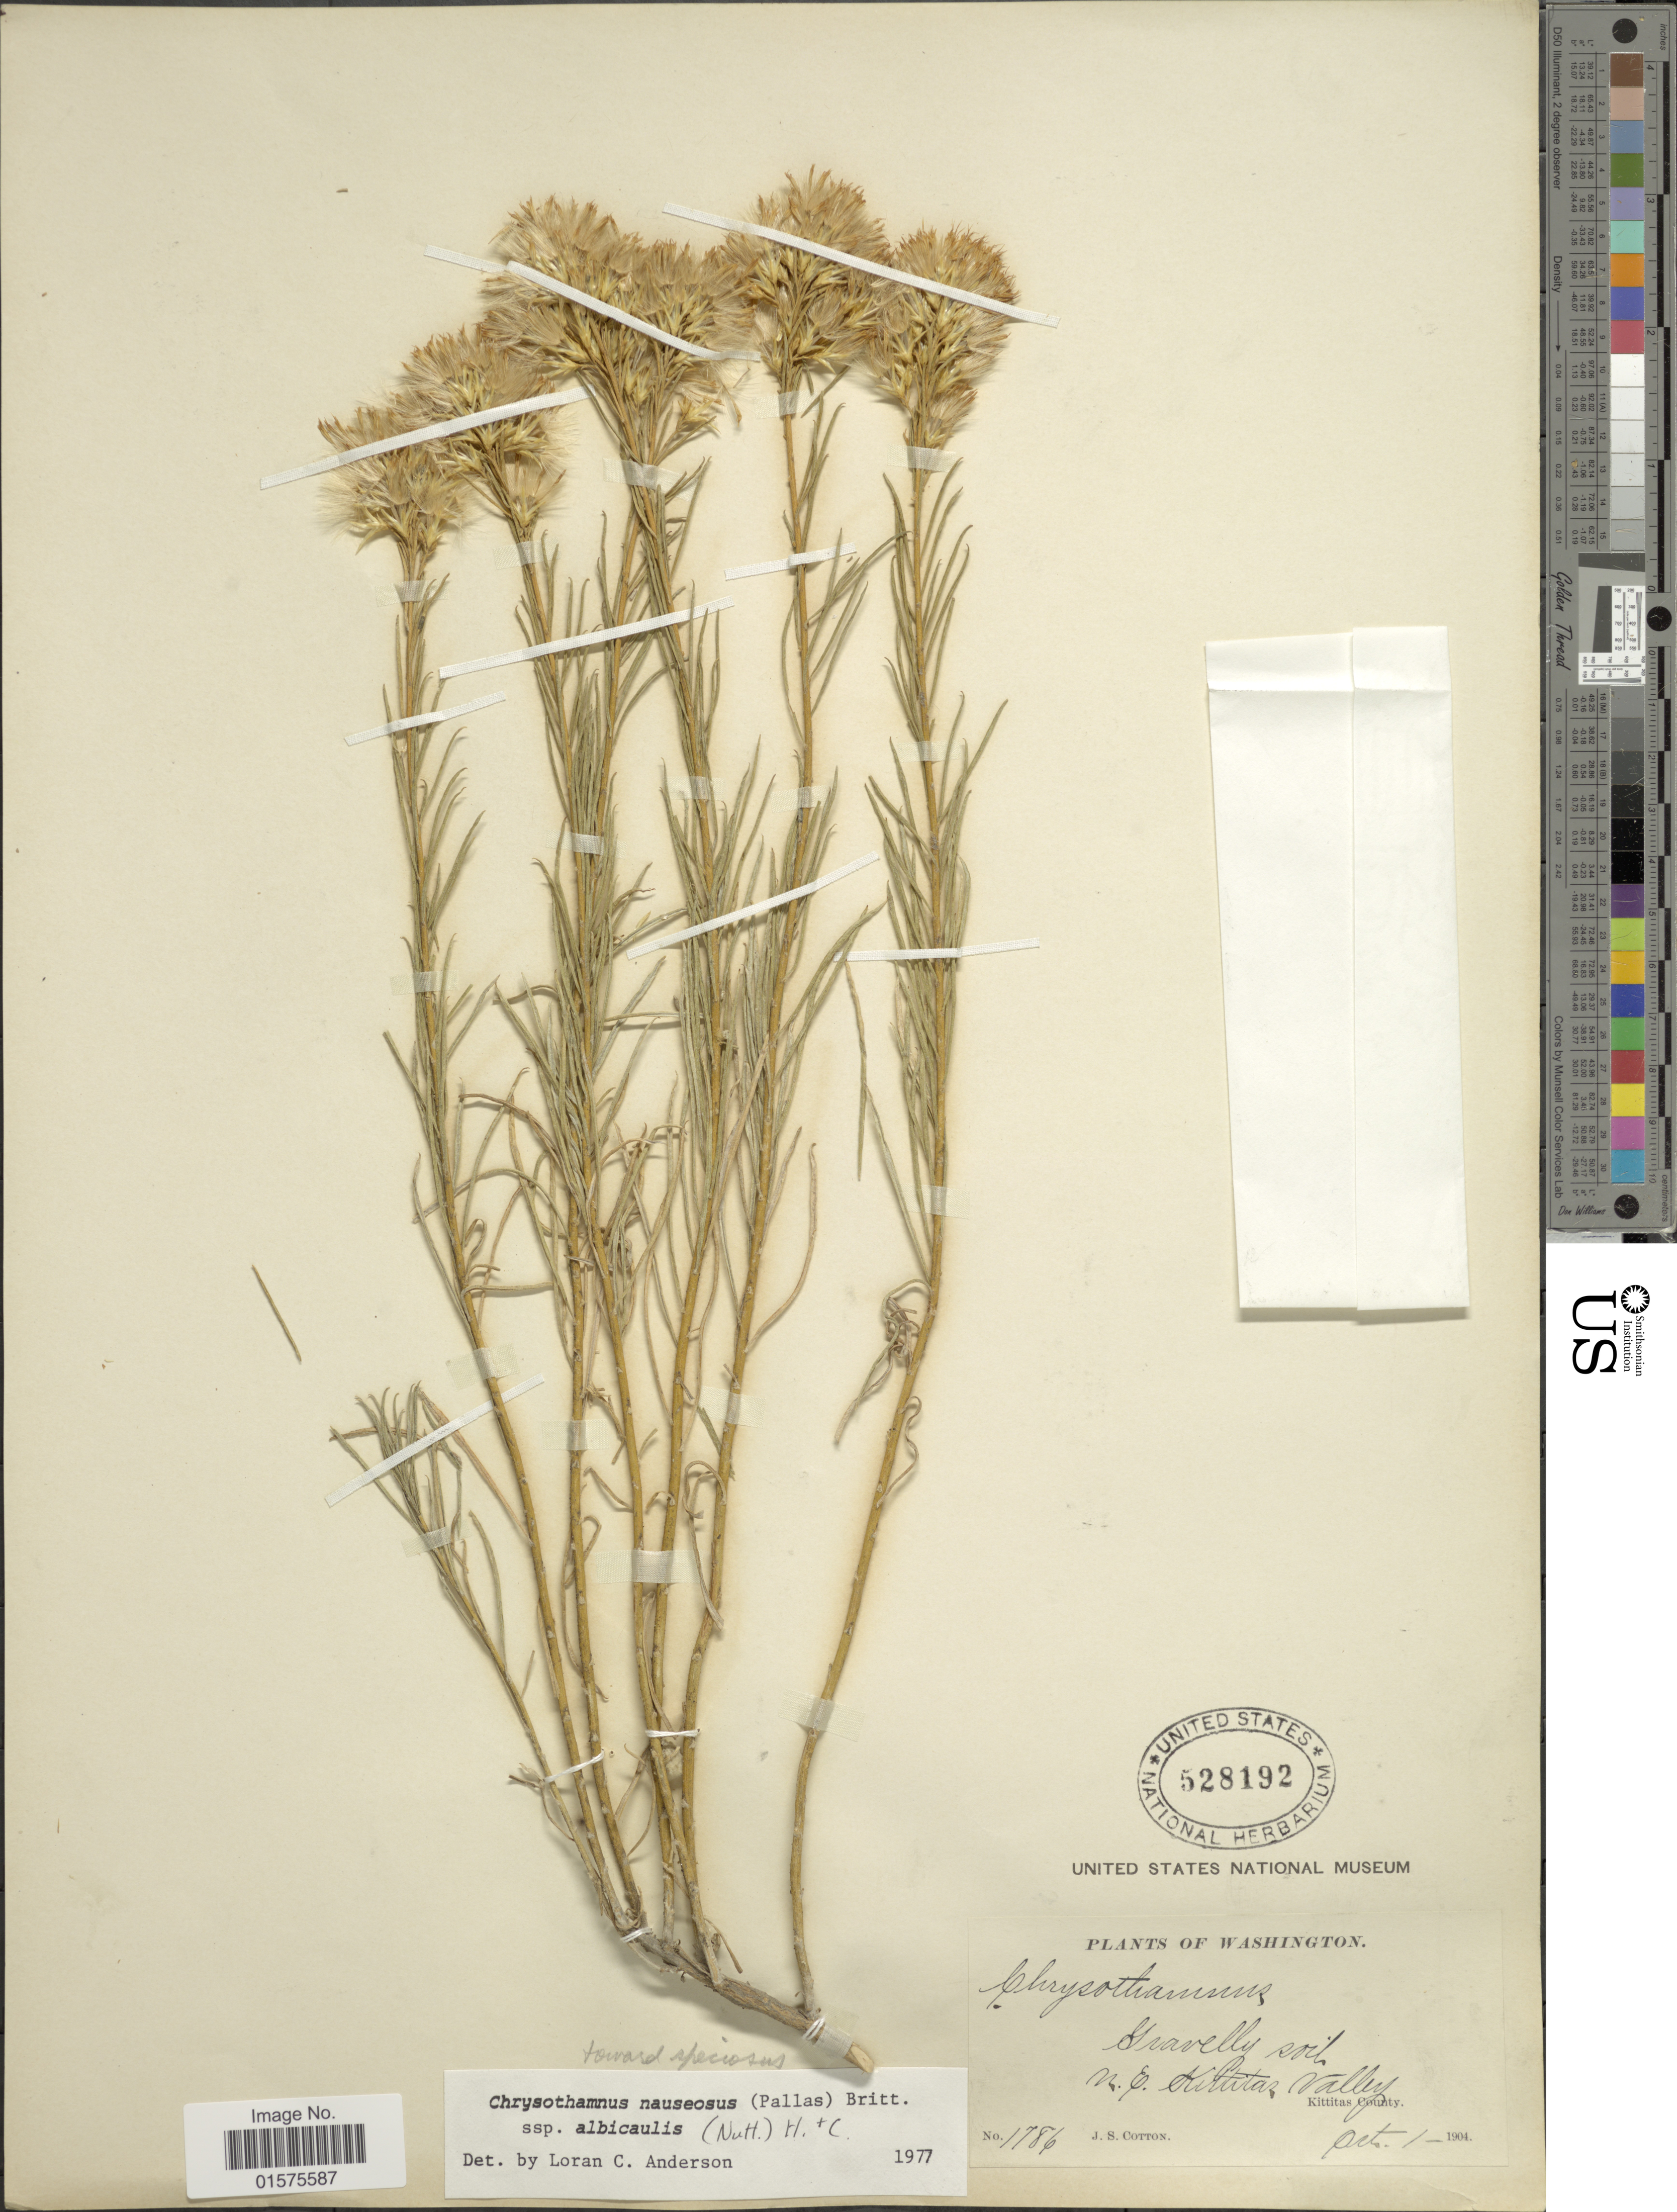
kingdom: Plantae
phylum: Tracheophyta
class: Magnoliopsida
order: Asterales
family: Asteraceae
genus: Ericameria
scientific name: Ericameria nauseosa var. speciosa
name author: (Nutt.) G.L. Nesom & G.I. Baird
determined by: Urbatsch, Lowell E., Curator (LSU), Louisiana State University (UNITED STATES)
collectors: J. S. Cotton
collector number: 1786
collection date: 1904-10-01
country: United States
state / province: Washington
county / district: Kittitas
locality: N. E. Kittitas Valley, Kittitas County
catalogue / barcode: US 528192